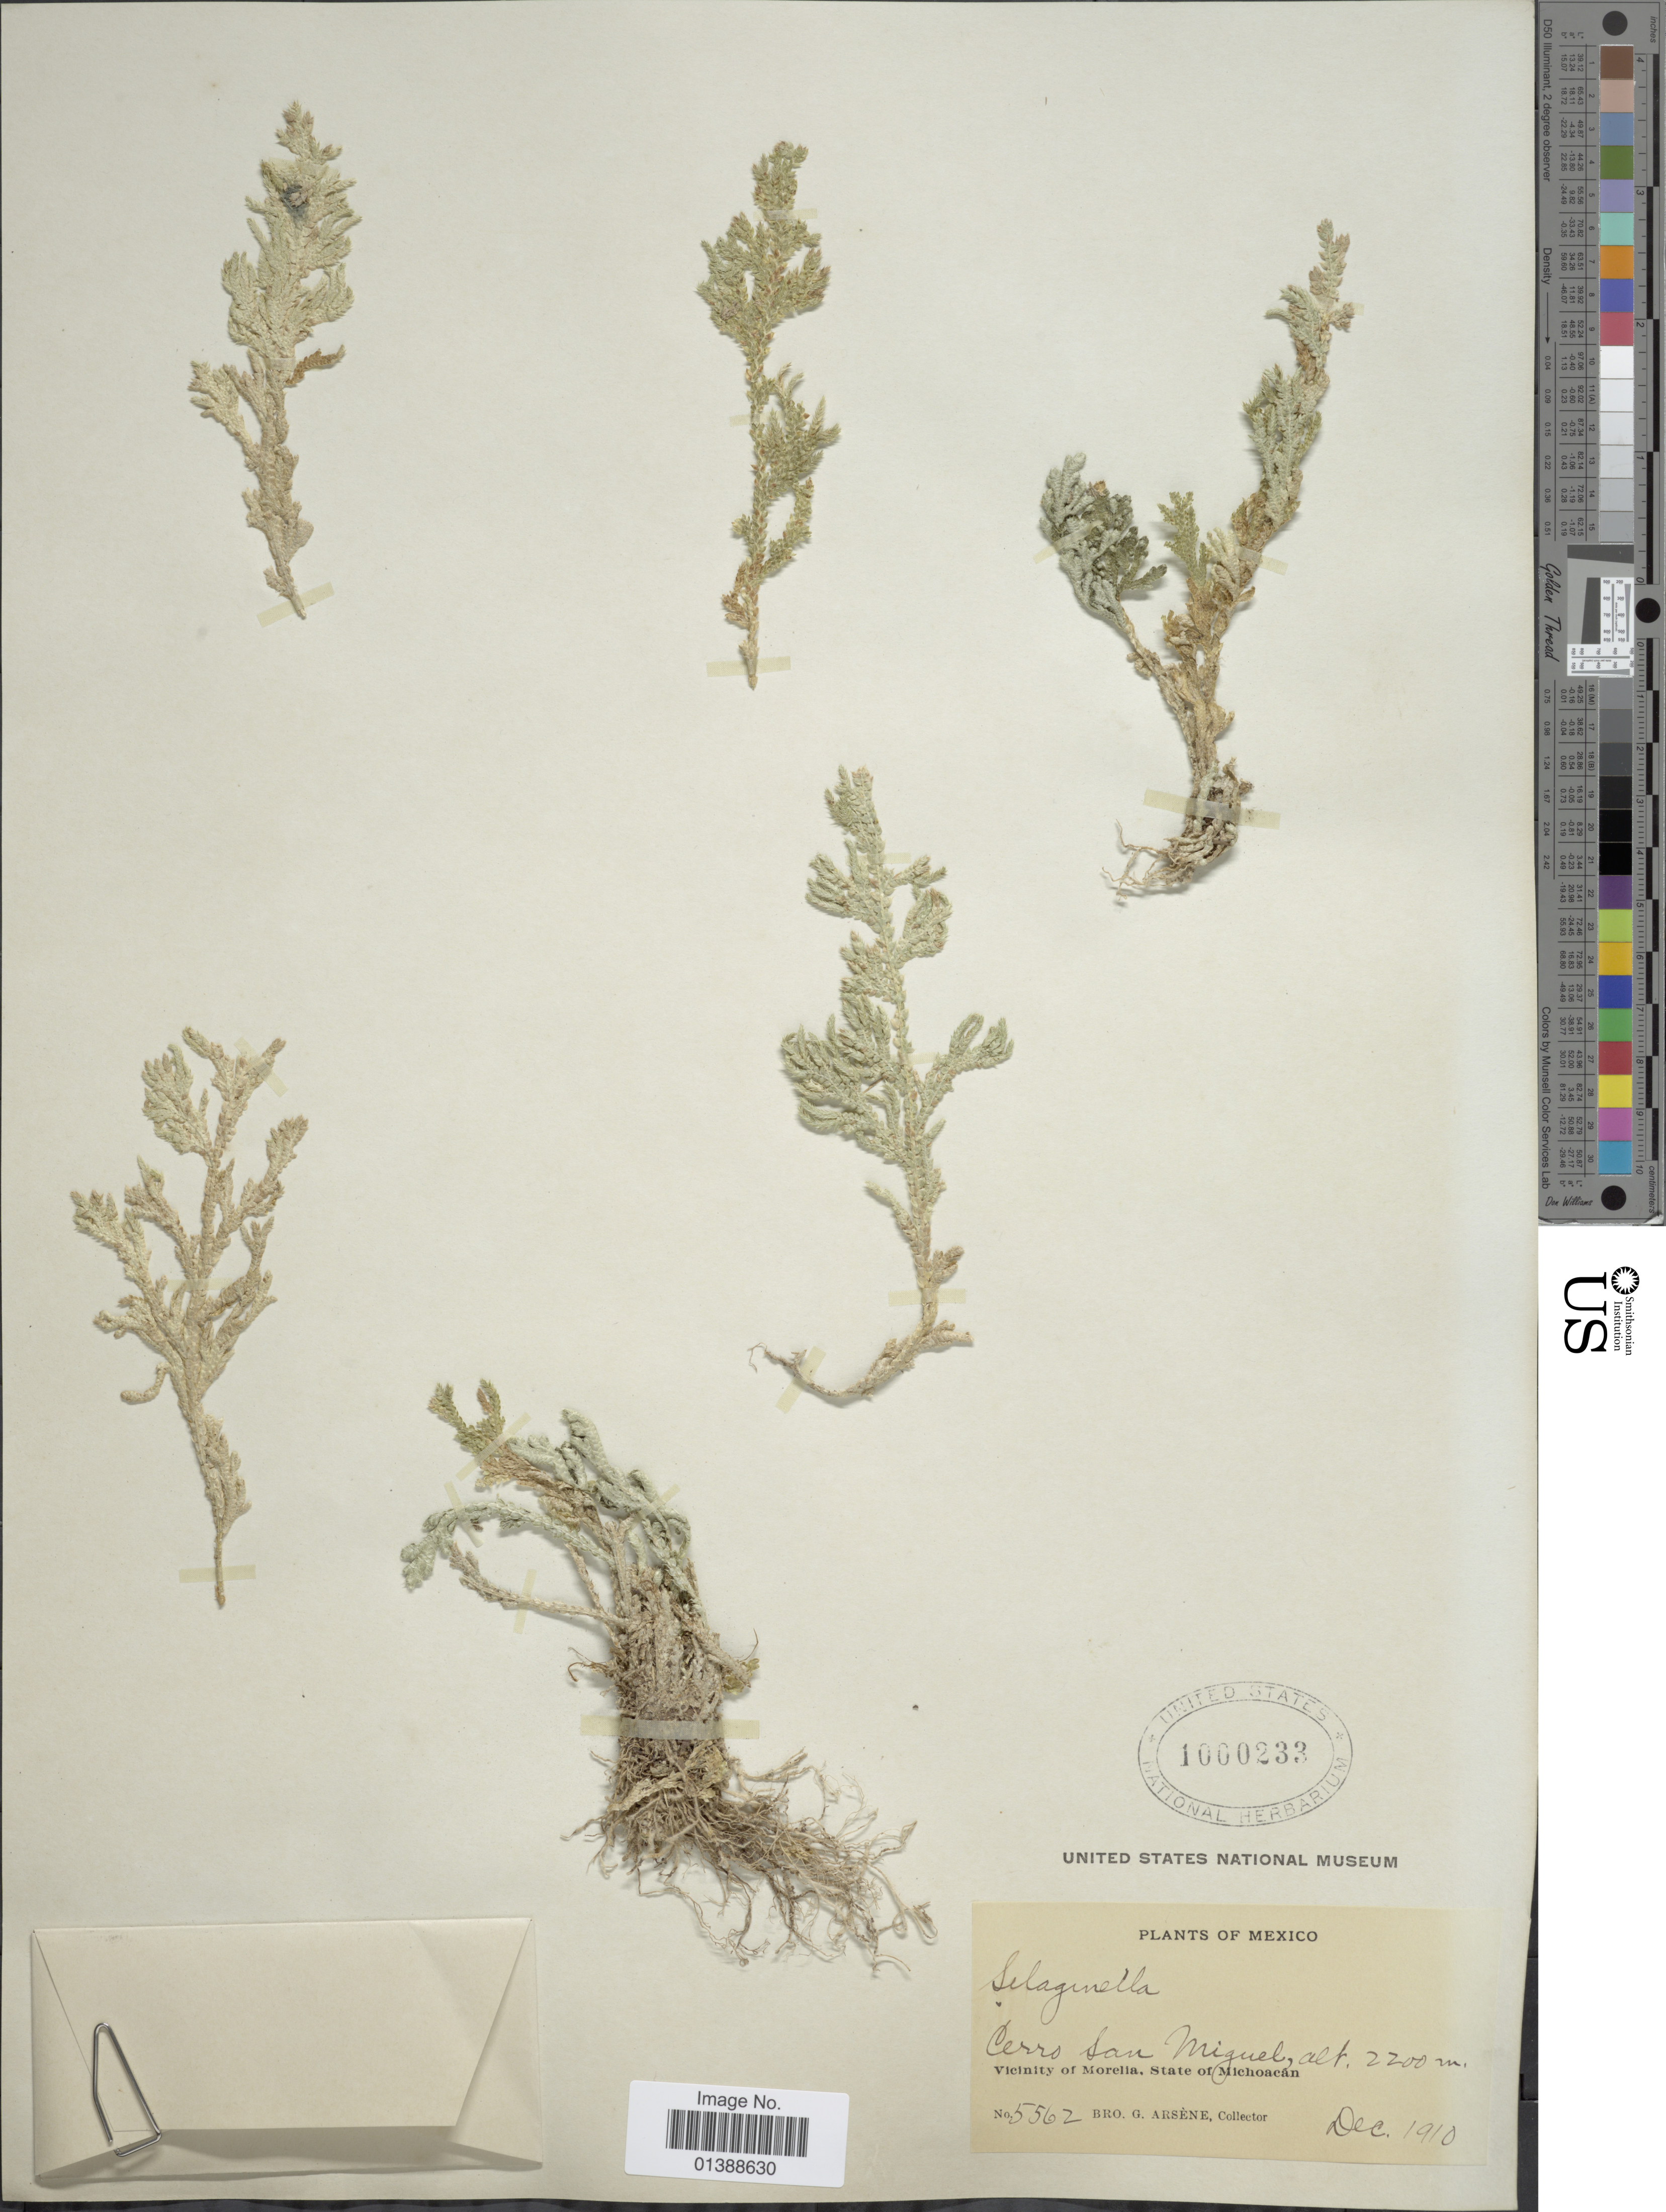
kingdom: Plantae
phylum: Tracheophyta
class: Lycopodiopsida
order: Selaginellales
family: Selaginellaceae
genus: Selaginella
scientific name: Selaginella pallescens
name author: (C. Presl) Spring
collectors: Bro. G. Arsène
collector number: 5562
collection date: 1910-12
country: Mexico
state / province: Michoacán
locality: Cerro San Miguel, Vicinity of Morelia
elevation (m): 2200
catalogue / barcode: US 1000233